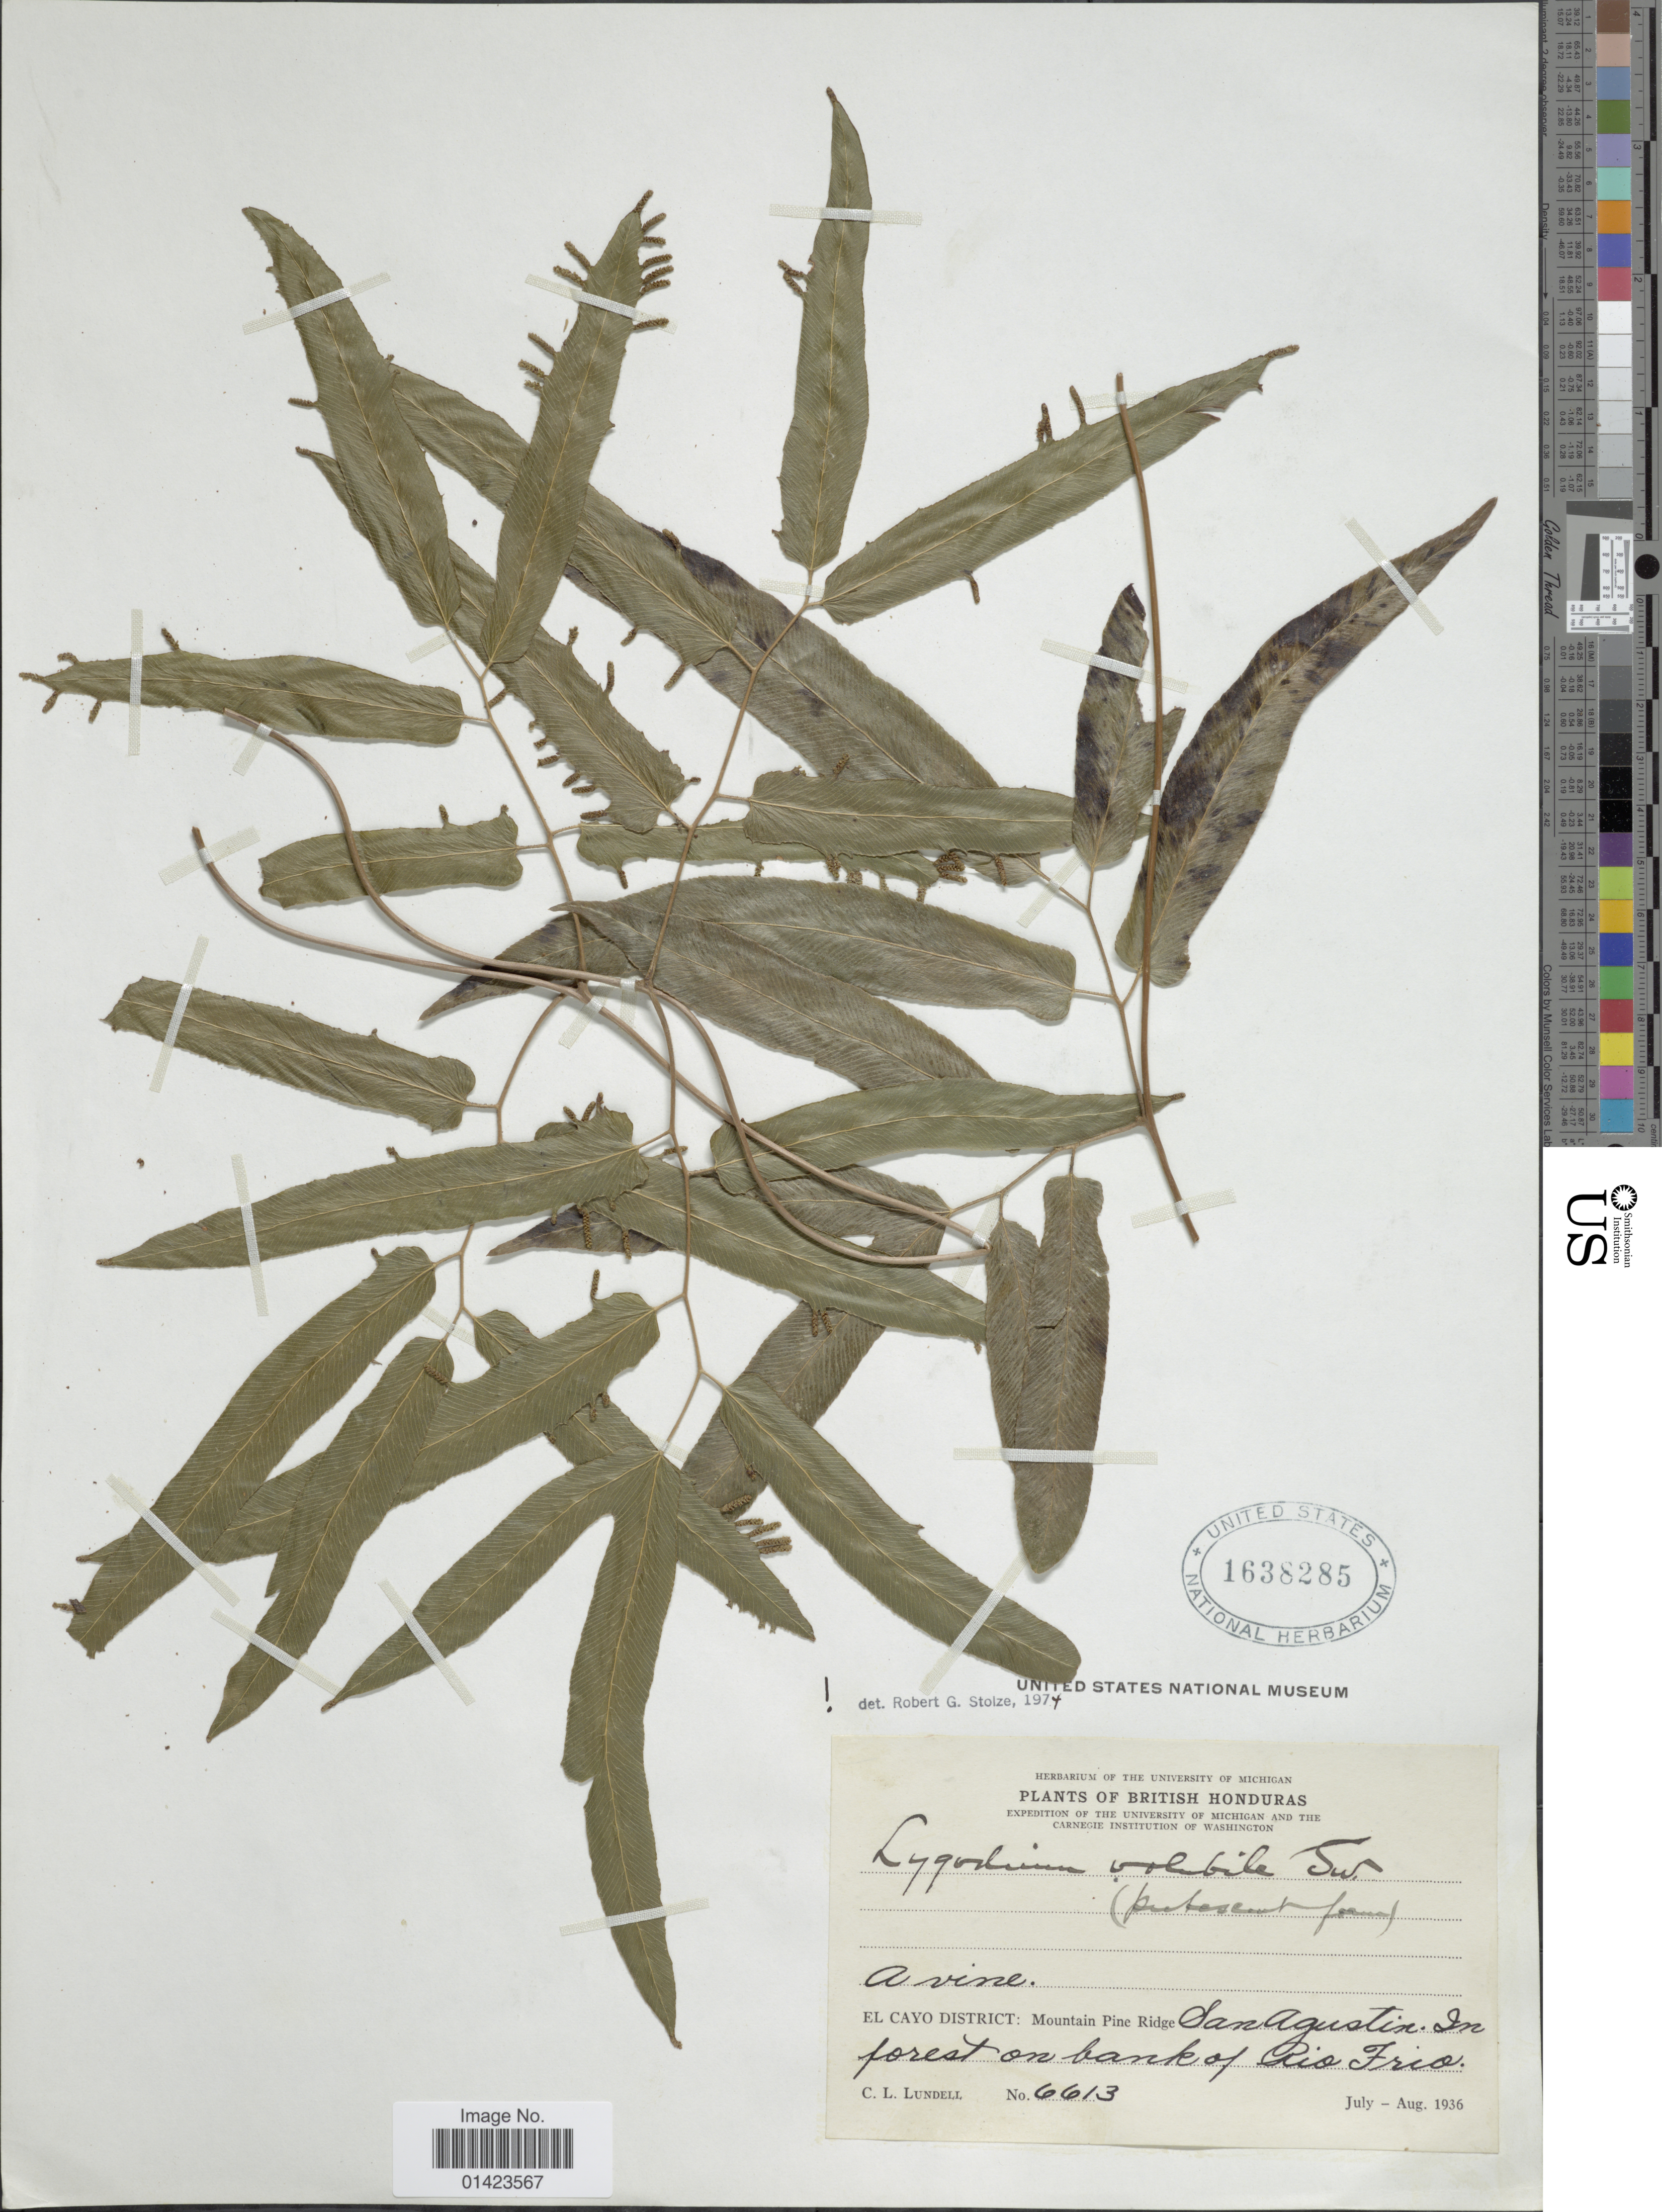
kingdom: Plantae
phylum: Tracheophyta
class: Polypodiopsida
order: Schizaeales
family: Lygodiaceae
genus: Lygodium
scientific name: Lygodium volubile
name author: Sw.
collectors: C. L. Lundell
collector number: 6613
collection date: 1936-07/1936-08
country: Belize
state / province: Cayo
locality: British Honduras, El Cayo District: Mountain Pine ridge, San Agustin, in forest on bank of Rio Frio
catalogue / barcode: US 1638285